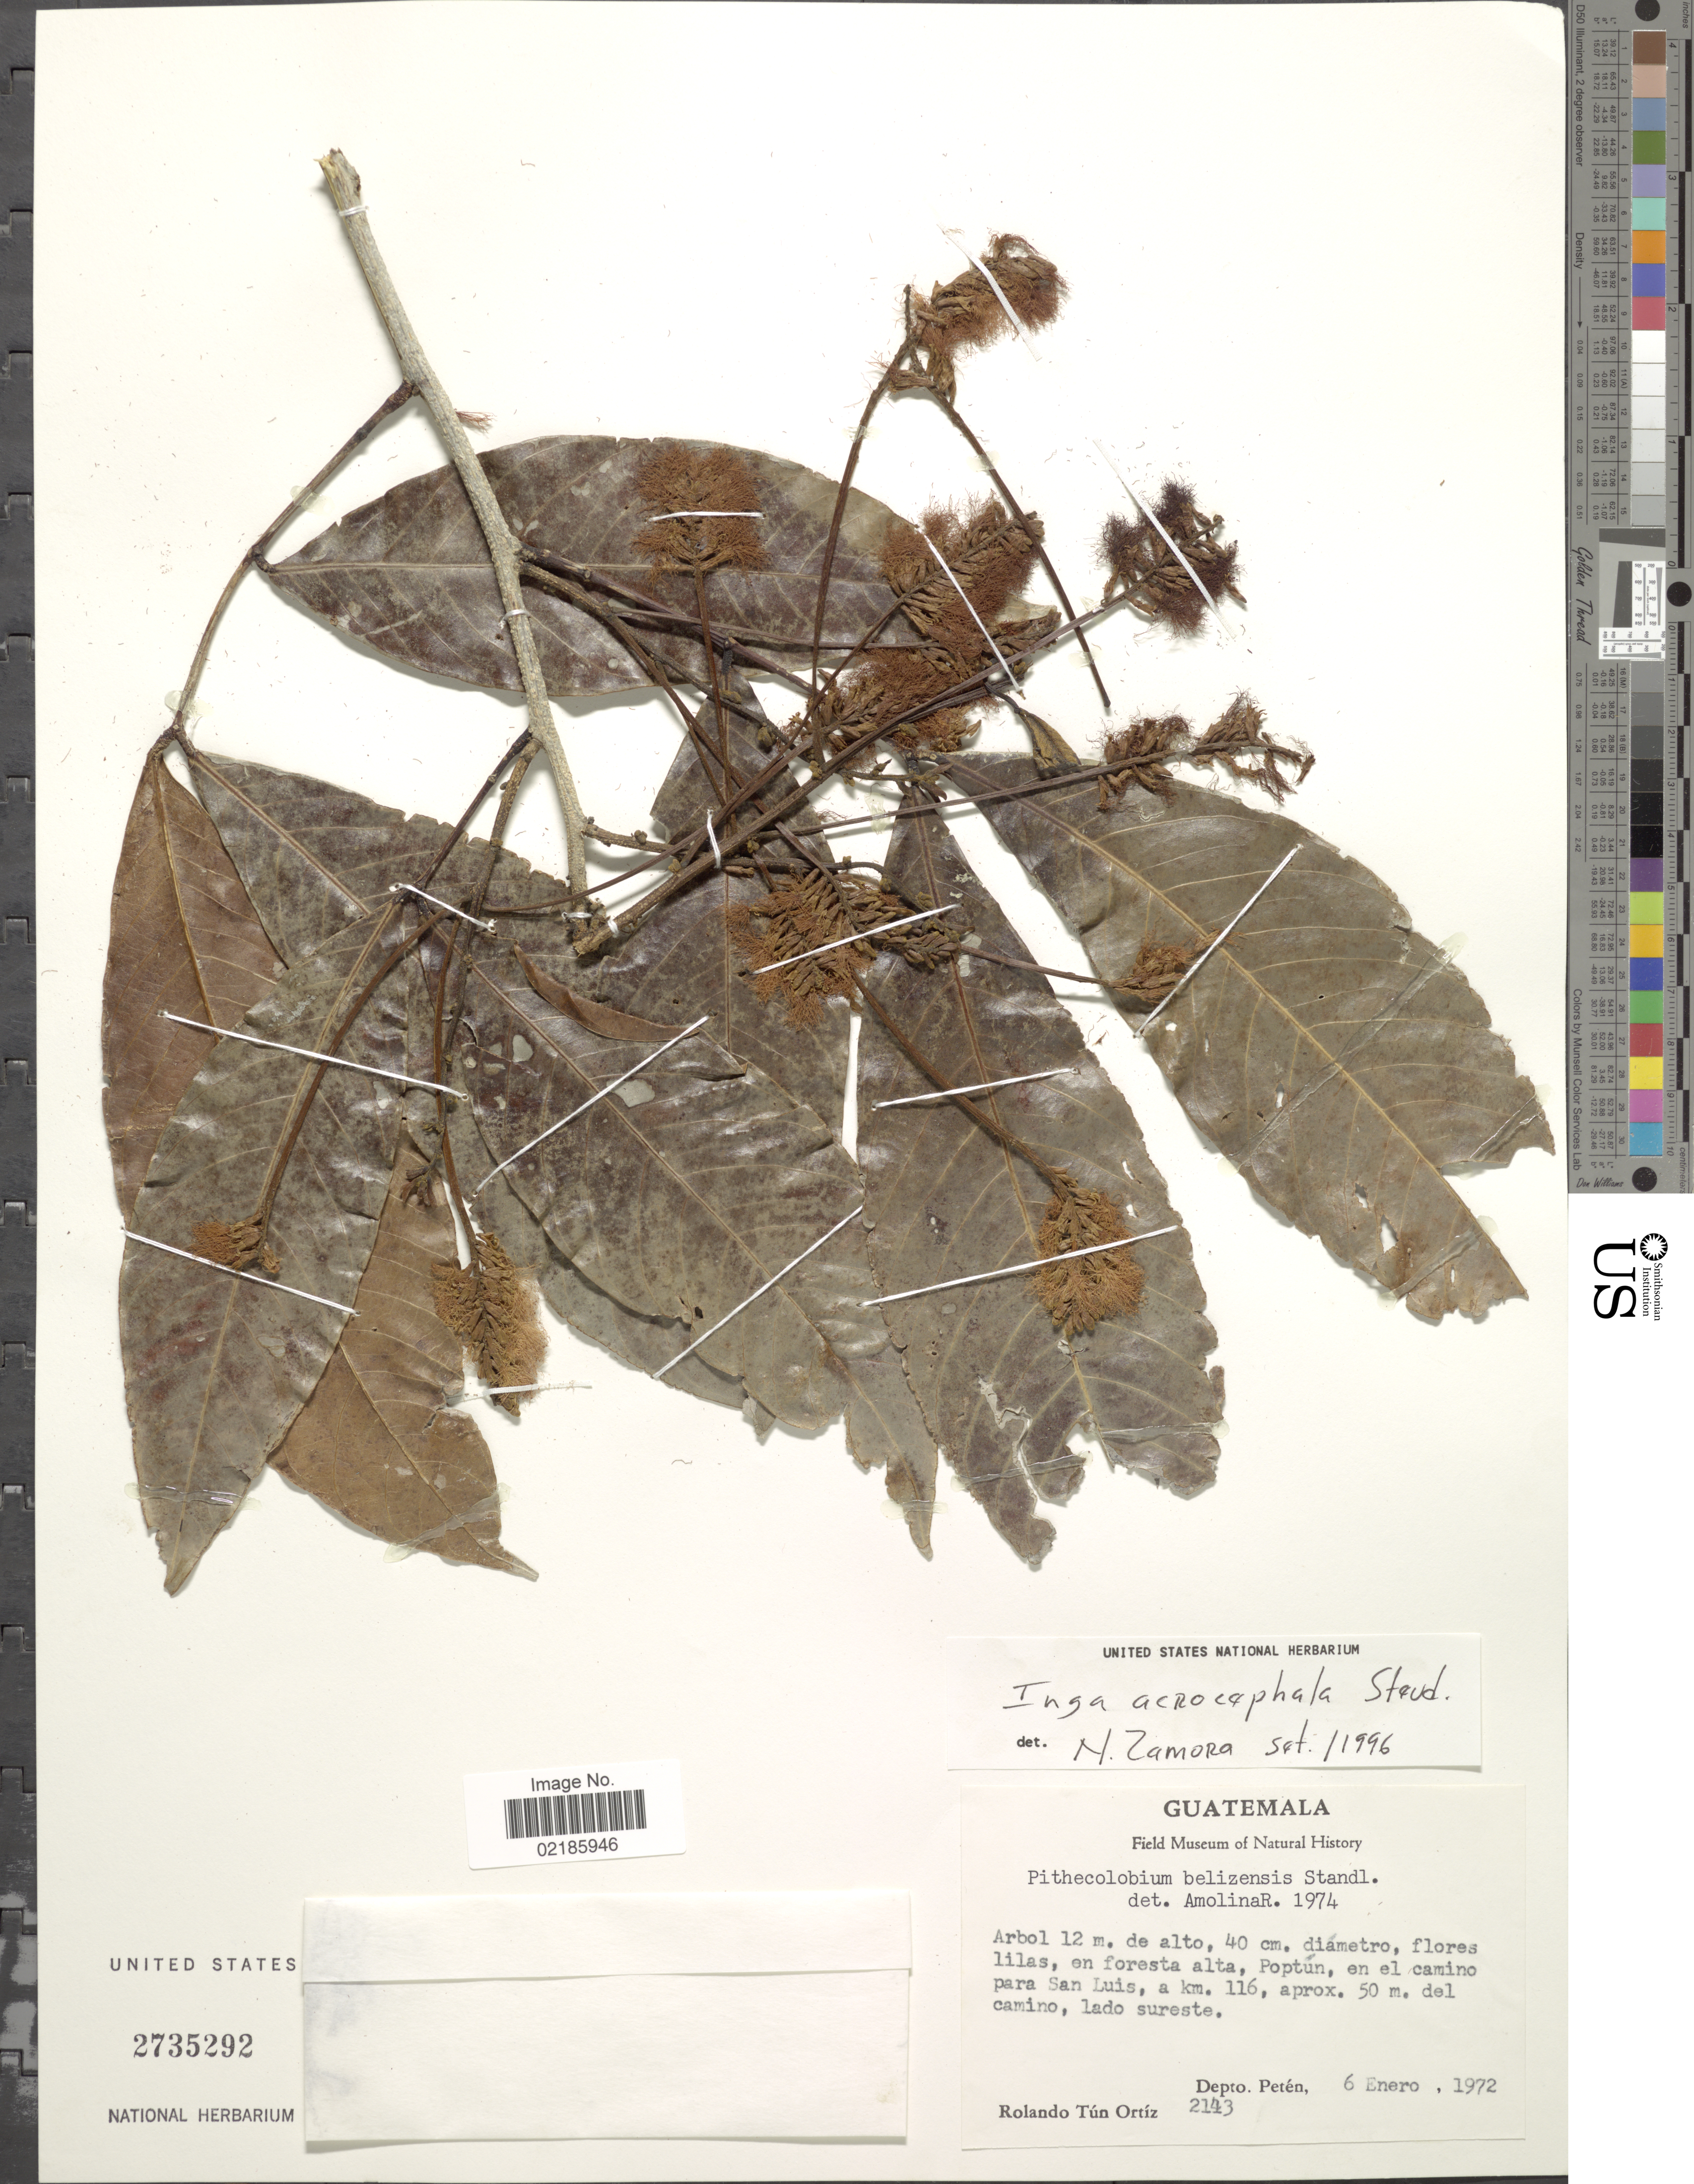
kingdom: Plantae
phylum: Tracheophyta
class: Magnoliopsida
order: Fabales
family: Fabaceae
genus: Inga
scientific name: Inga acrocephala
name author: Steud.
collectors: R. T. Ortíz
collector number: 2143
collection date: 1972-01-06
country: Guatemala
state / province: El Petén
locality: Peten. Poptun, en el camino para San Luis, a km. 116, aprox. 50 m. del camino, lado sureste.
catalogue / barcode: US 2735292